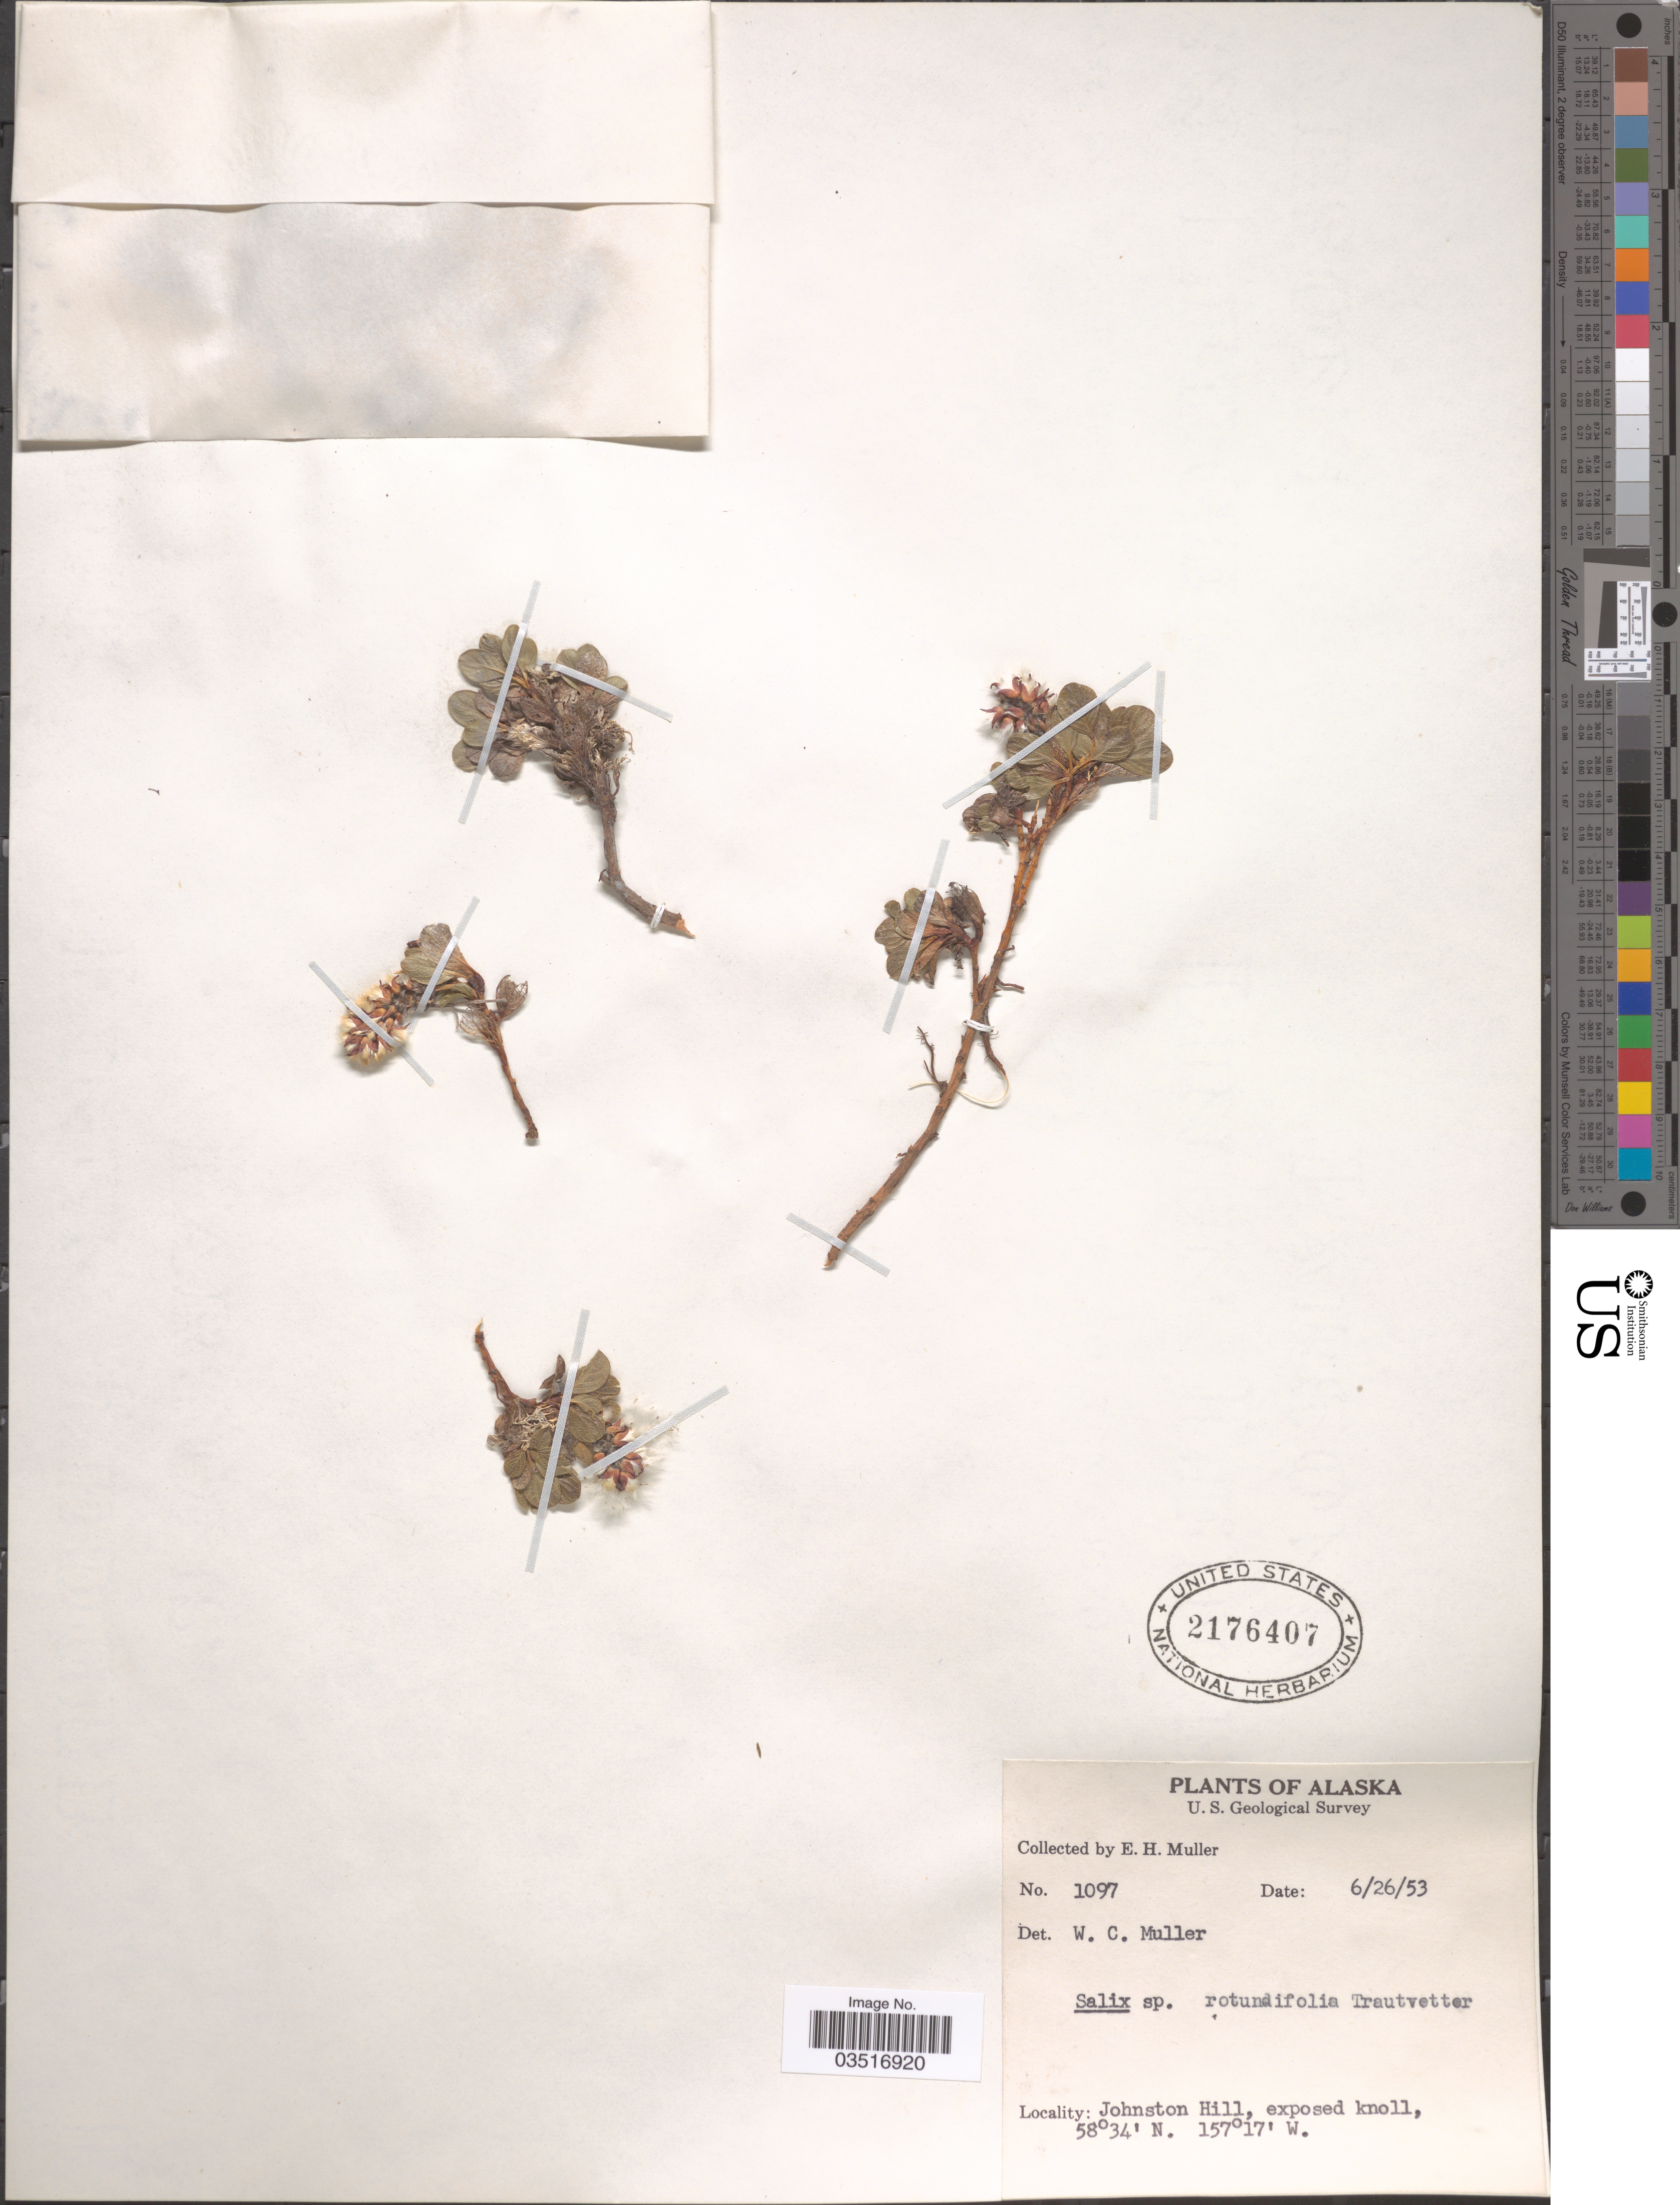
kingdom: Plantae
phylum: Tracheophyta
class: Magnoliopsida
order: Malpighiales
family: Salicaceae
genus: Salix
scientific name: Salix rotundifolia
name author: Trautv.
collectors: E. H. Muller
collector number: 1097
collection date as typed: Transcribed d/m/y: 26/6/53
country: United States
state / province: Alaska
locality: Johnston Hill.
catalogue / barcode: US 2176407